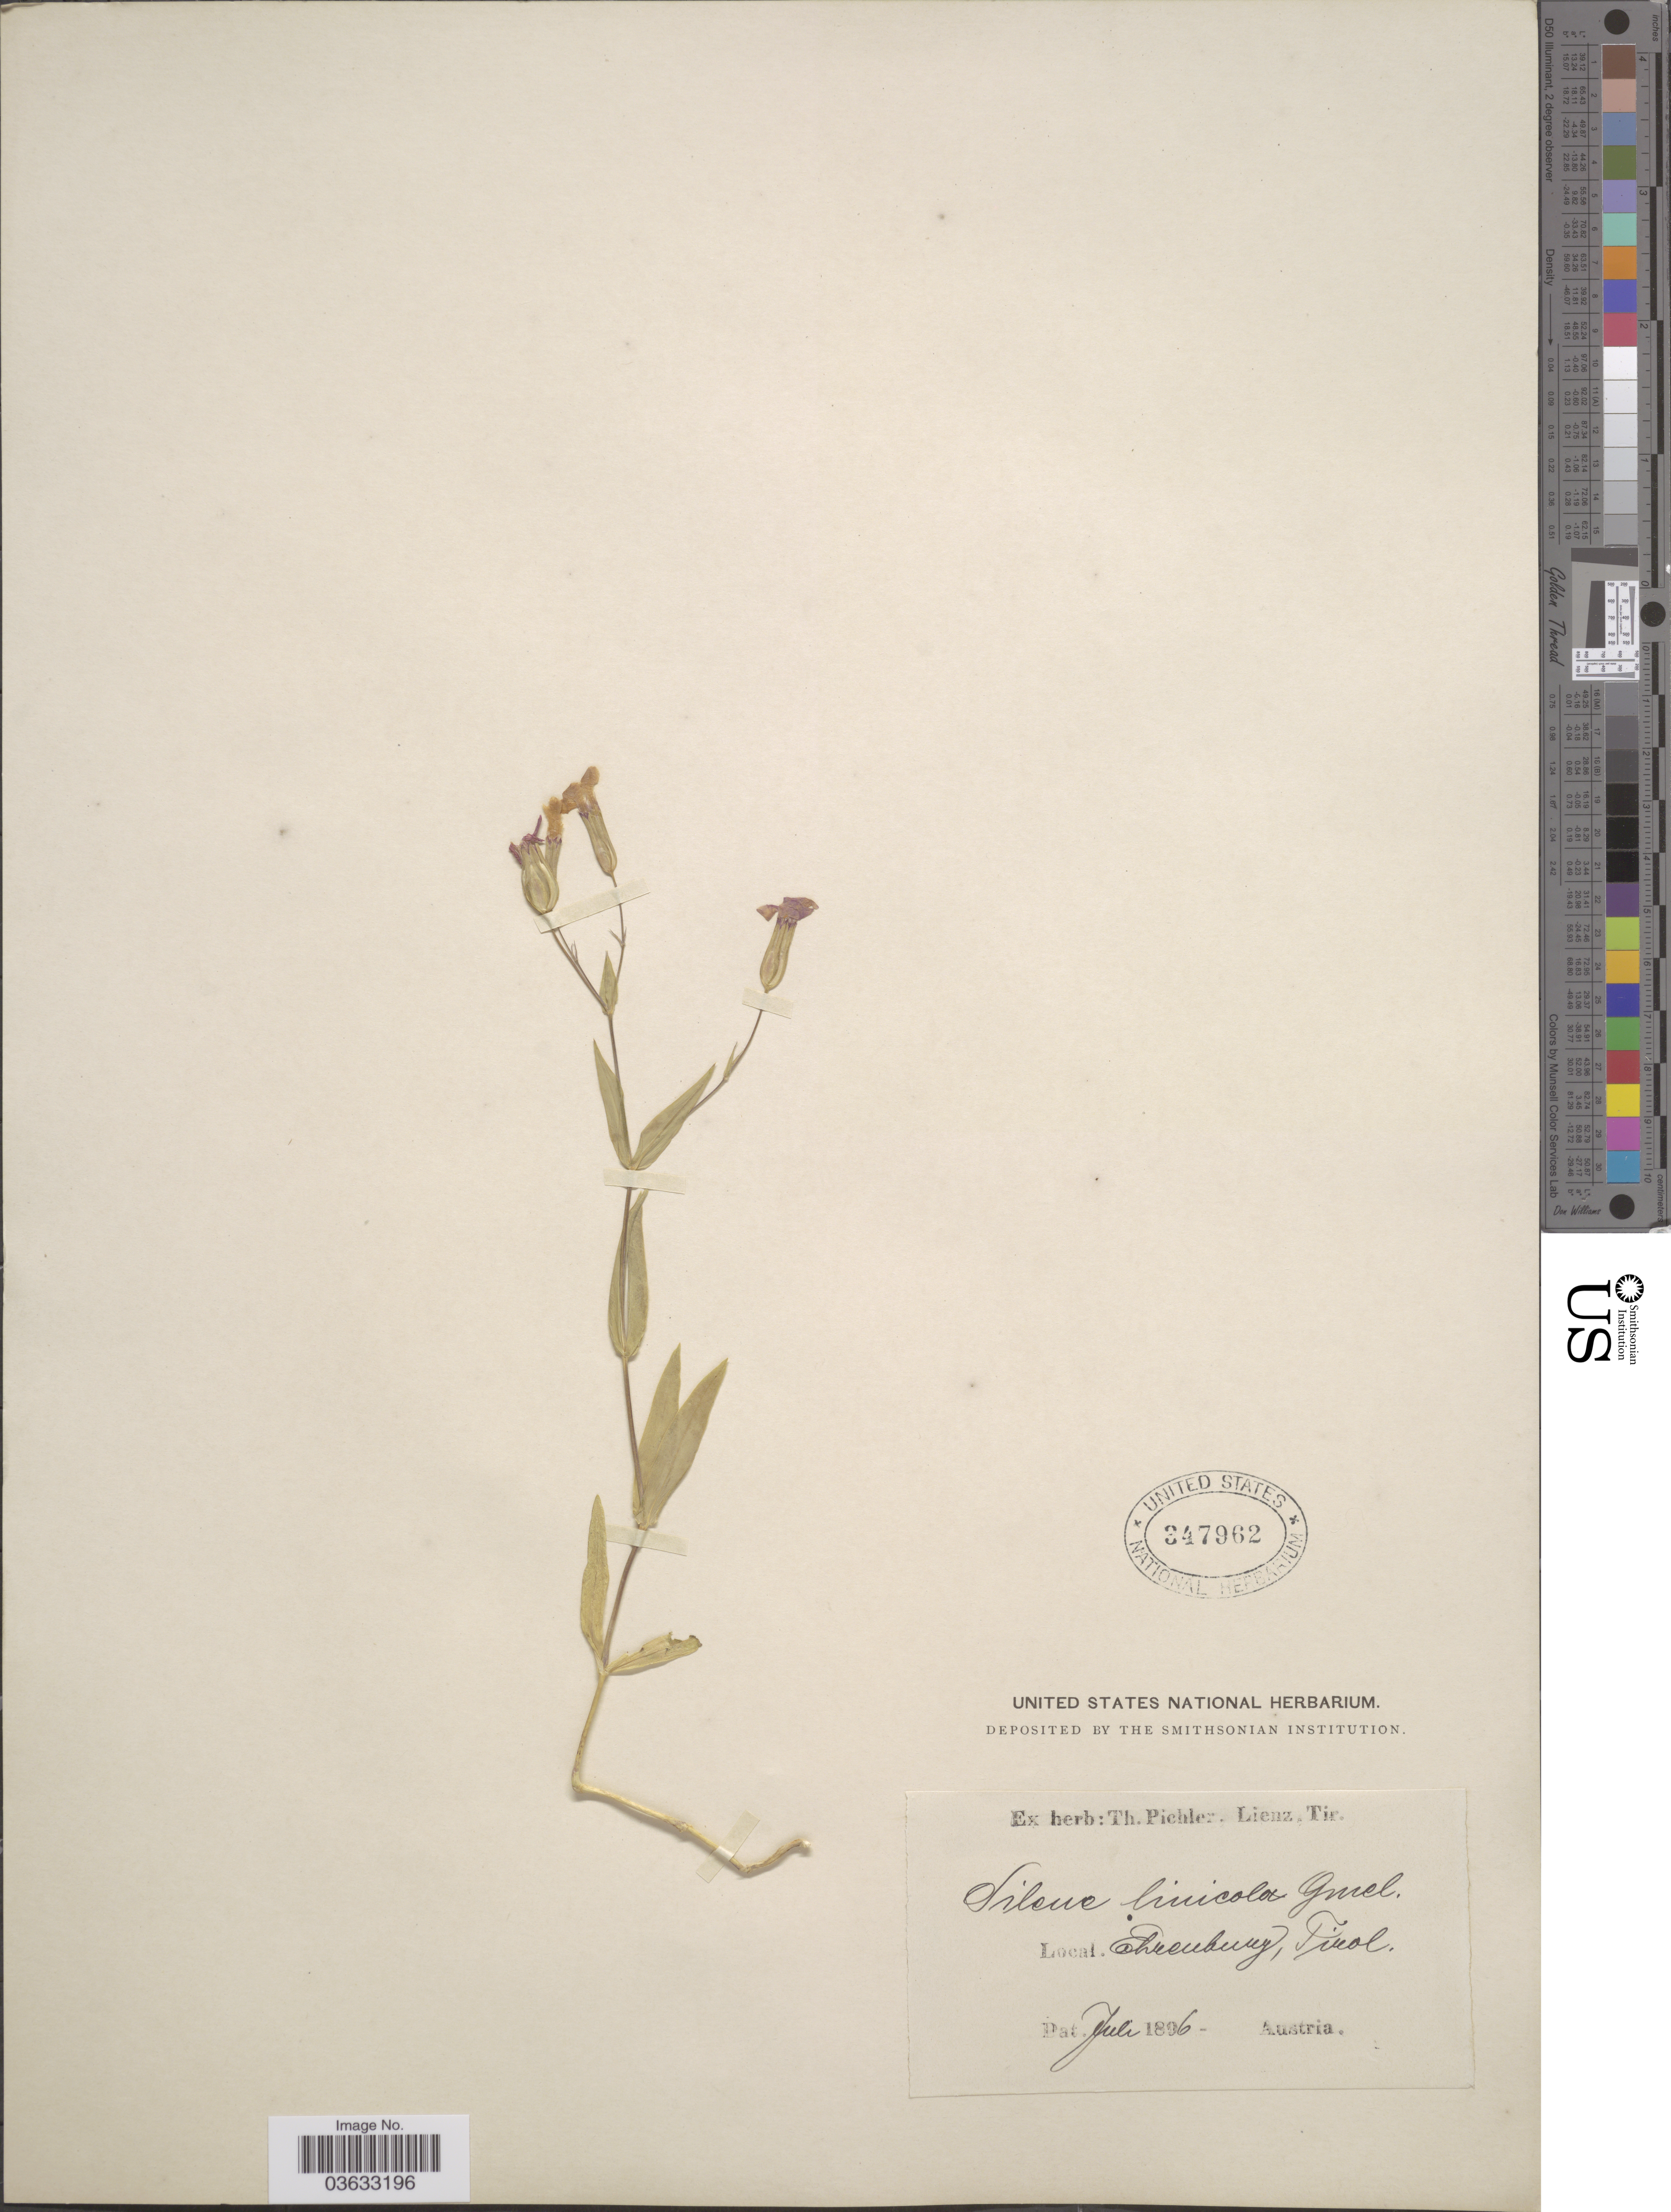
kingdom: Plantae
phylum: Tracheophyta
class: Magnoliopsida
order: Caryophyllales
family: Caryophyllaceae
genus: Silene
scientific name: Silene linicola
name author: C.C. Gmel.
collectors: ex herb. T. Pichler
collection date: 1896-07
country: Austria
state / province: Tirol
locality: Ehrenburg.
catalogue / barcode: US 347962